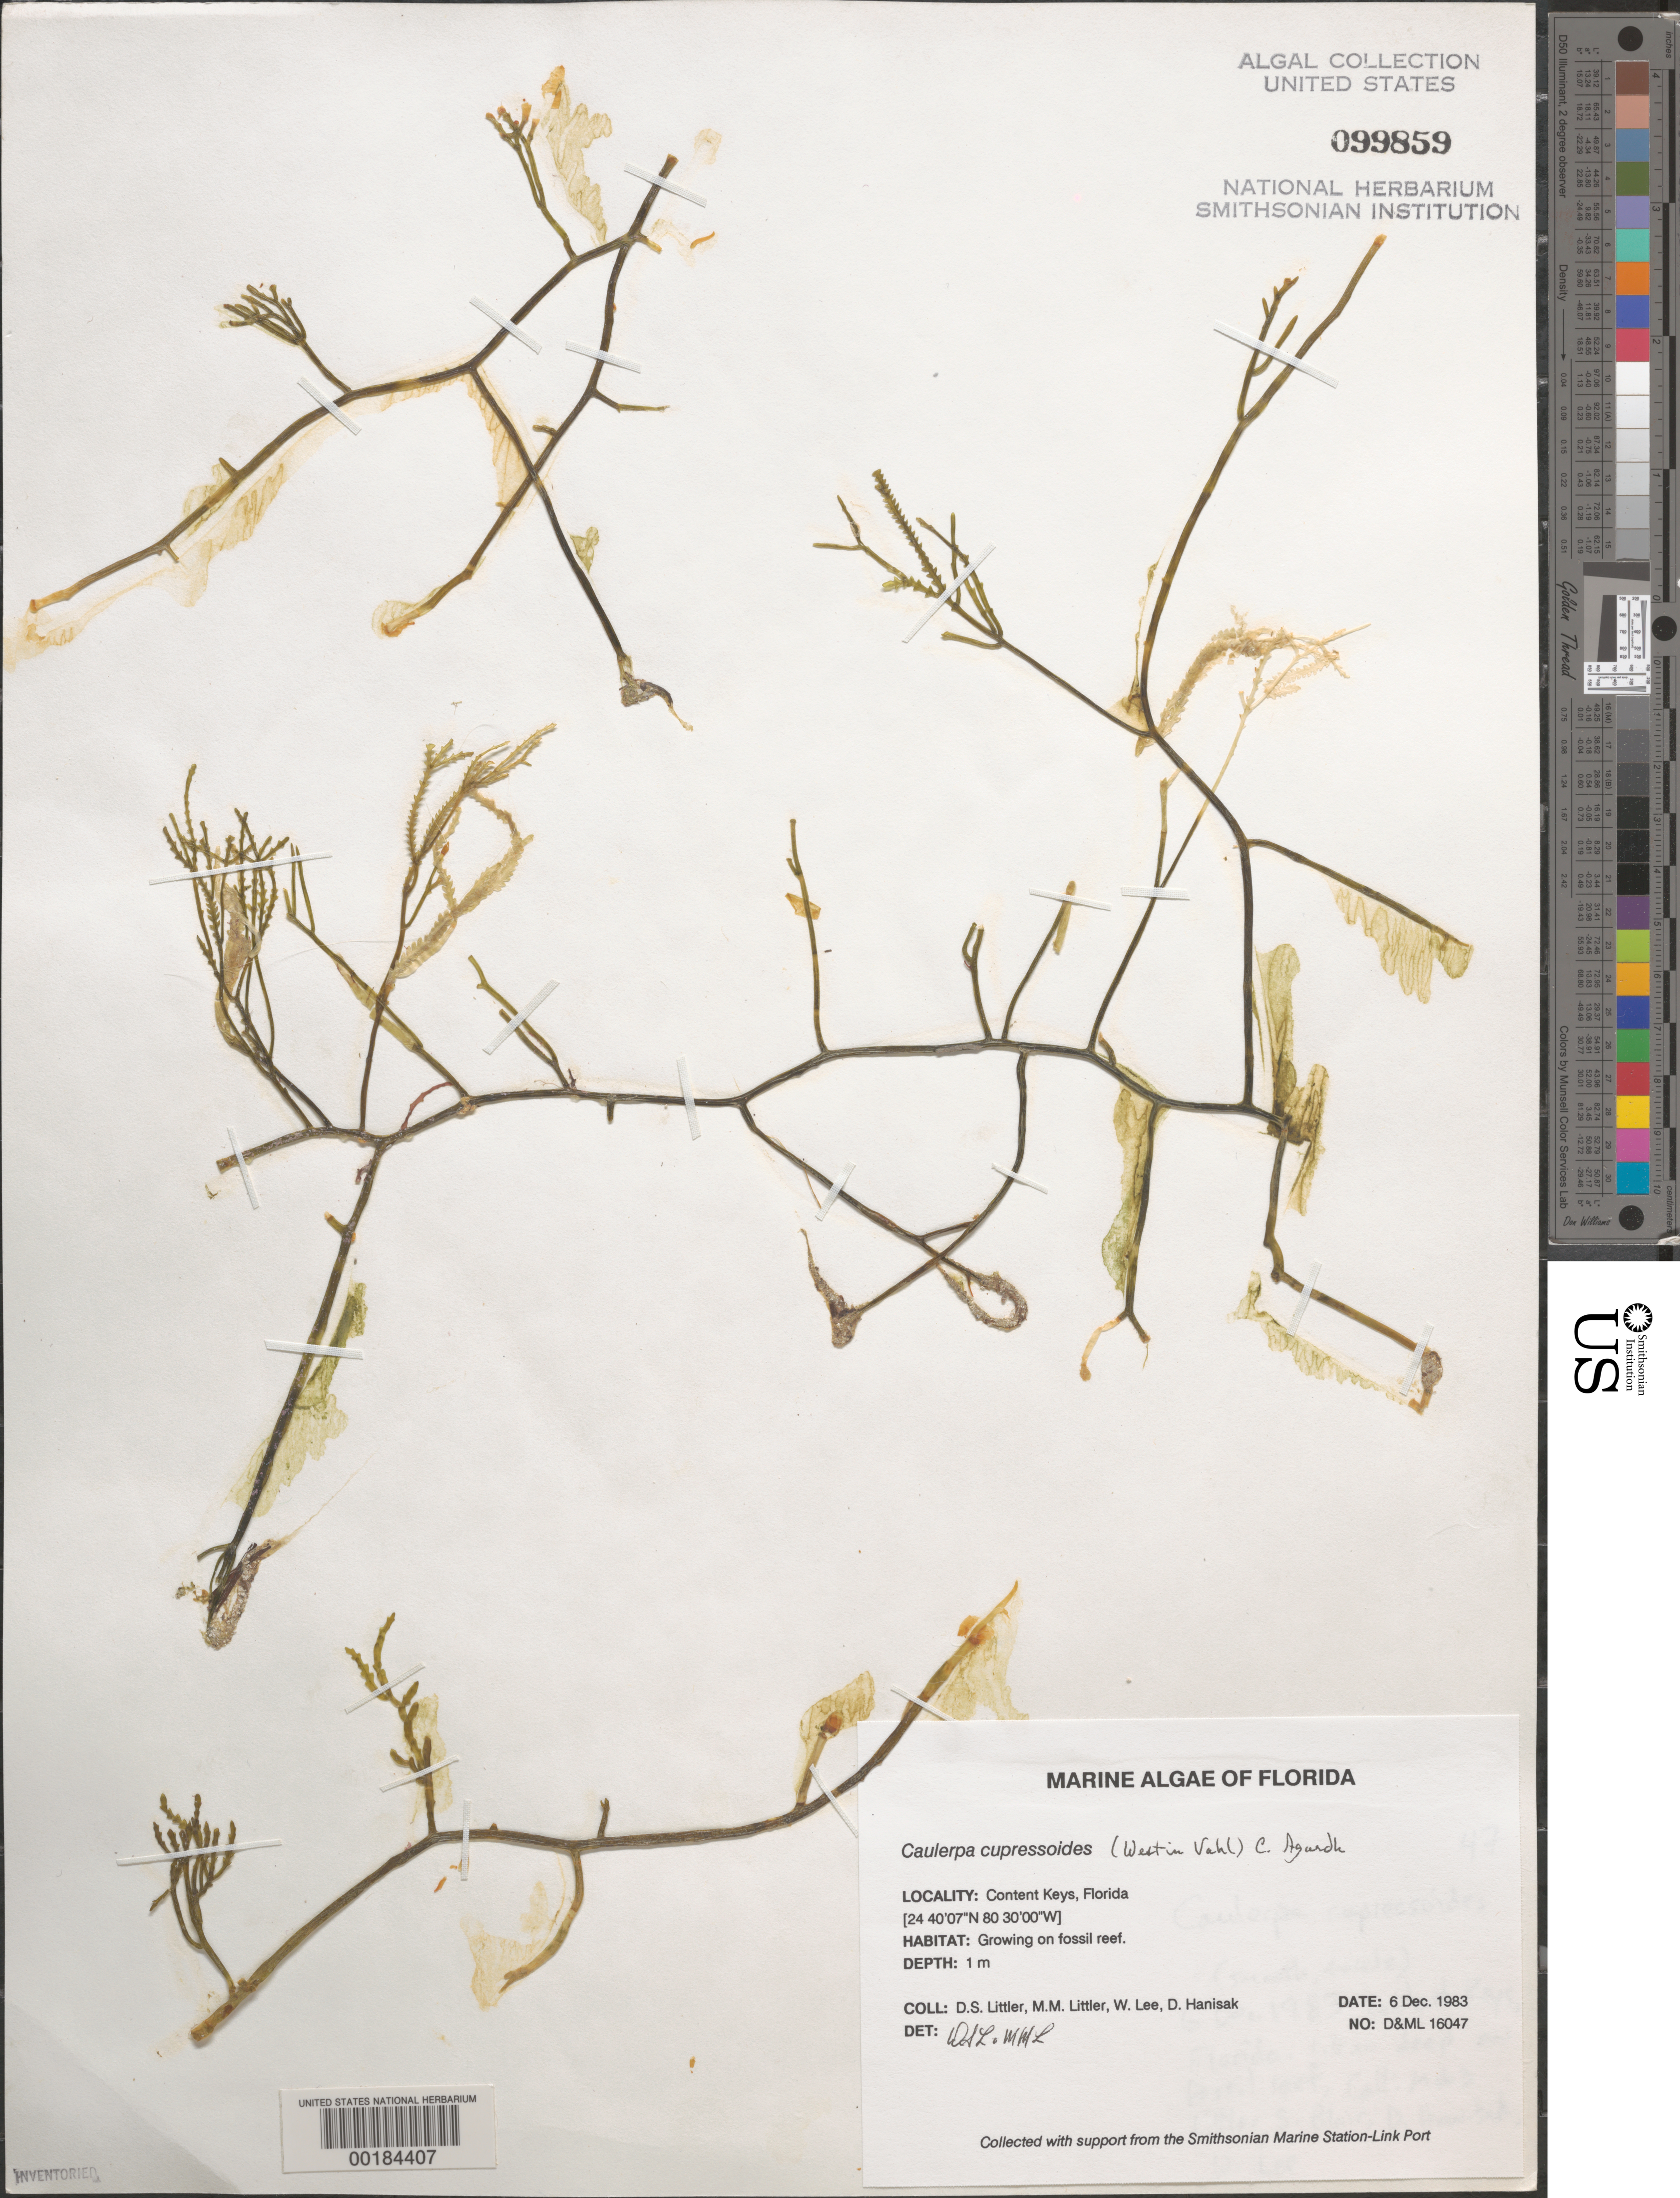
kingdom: Plantae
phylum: Chlorophyta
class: Ulvophyceae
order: Bryopsidales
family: Caulerpaceae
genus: Caulerpa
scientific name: Caulerpa cupressoides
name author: (Vahl) C. Agardh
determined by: Littler, D. S.; Littler, M. M.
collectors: D. S. Littler, M. M. Littler, W. Lee & M. Hanisak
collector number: D&ML 16047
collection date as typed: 06 Dec 1983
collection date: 1983-12-06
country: United States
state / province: Florida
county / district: Monroe County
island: Content Keys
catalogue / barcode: US 99859